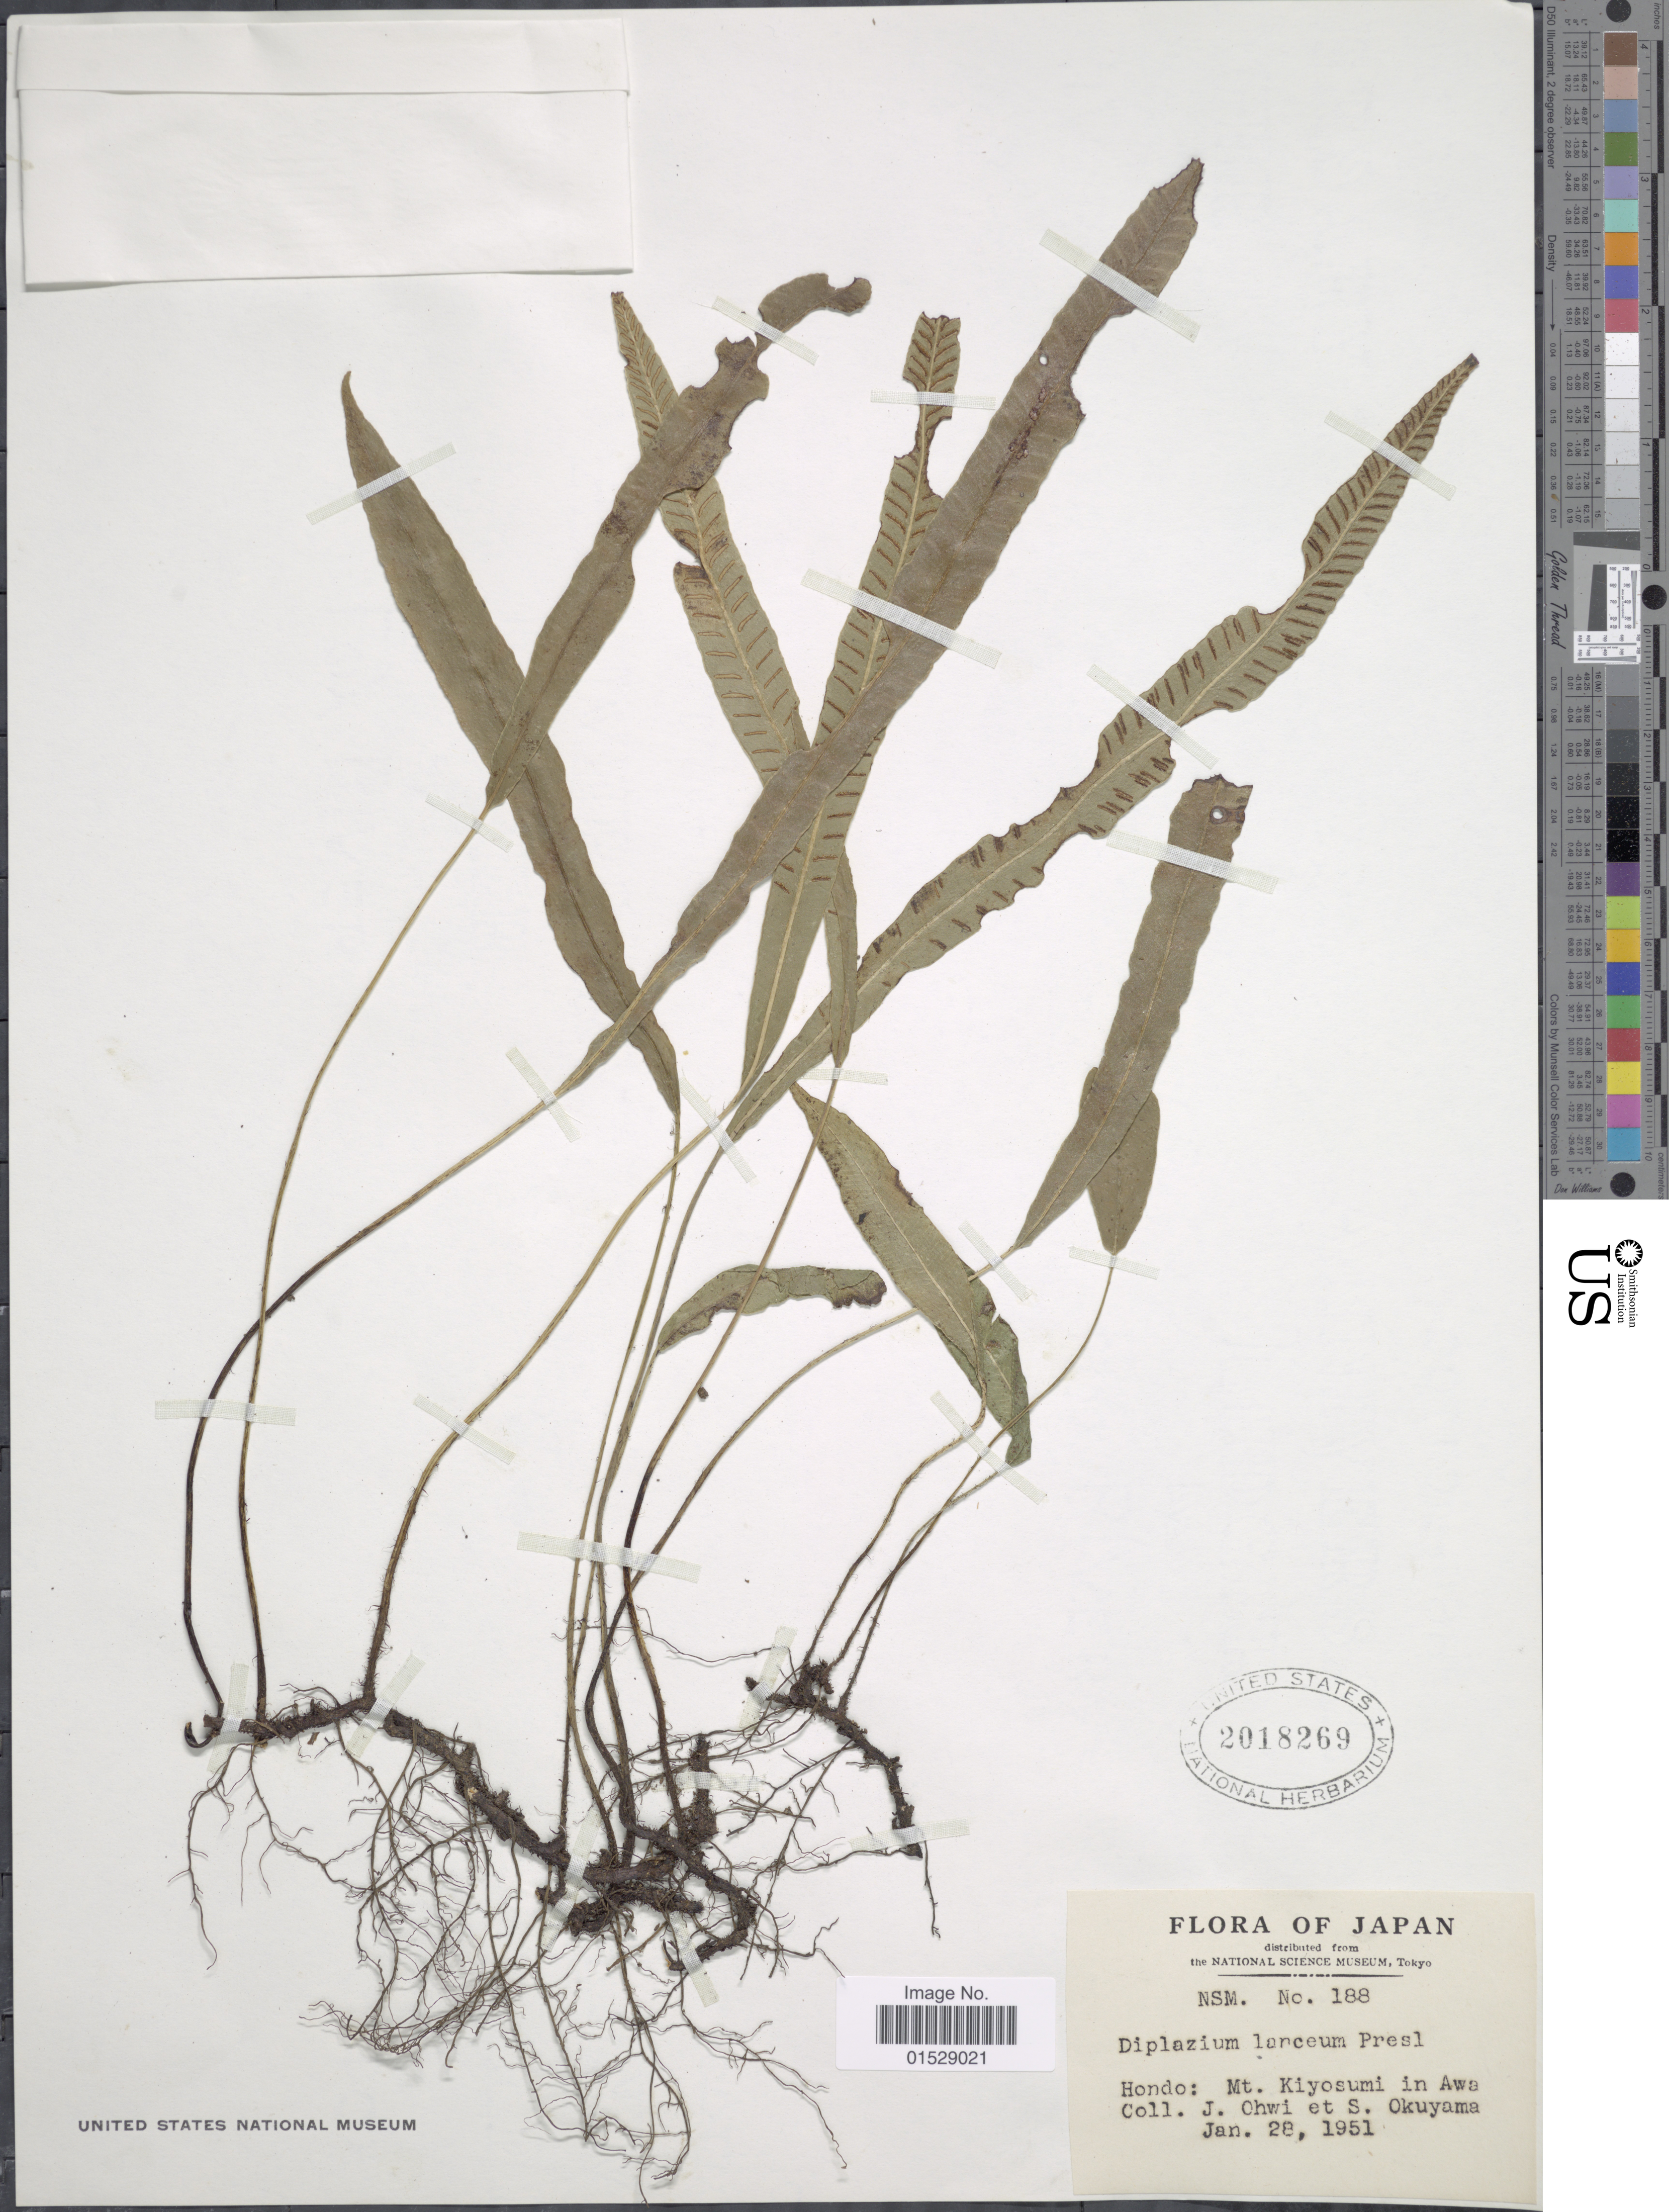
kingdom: Plantae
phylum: Tracheophyta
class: Polypodiopsida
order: Polypodiales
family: Athyriaceae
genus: Deparia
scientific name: Deparia lancea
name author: (Thunb.) Fraser-Jenk.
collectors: J. Ohwi & S. Okuyama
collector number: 188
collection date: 1951-01-28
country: Japan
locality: Hondo: Mt. Kiyosumi in Awa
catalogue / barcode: US 2018269